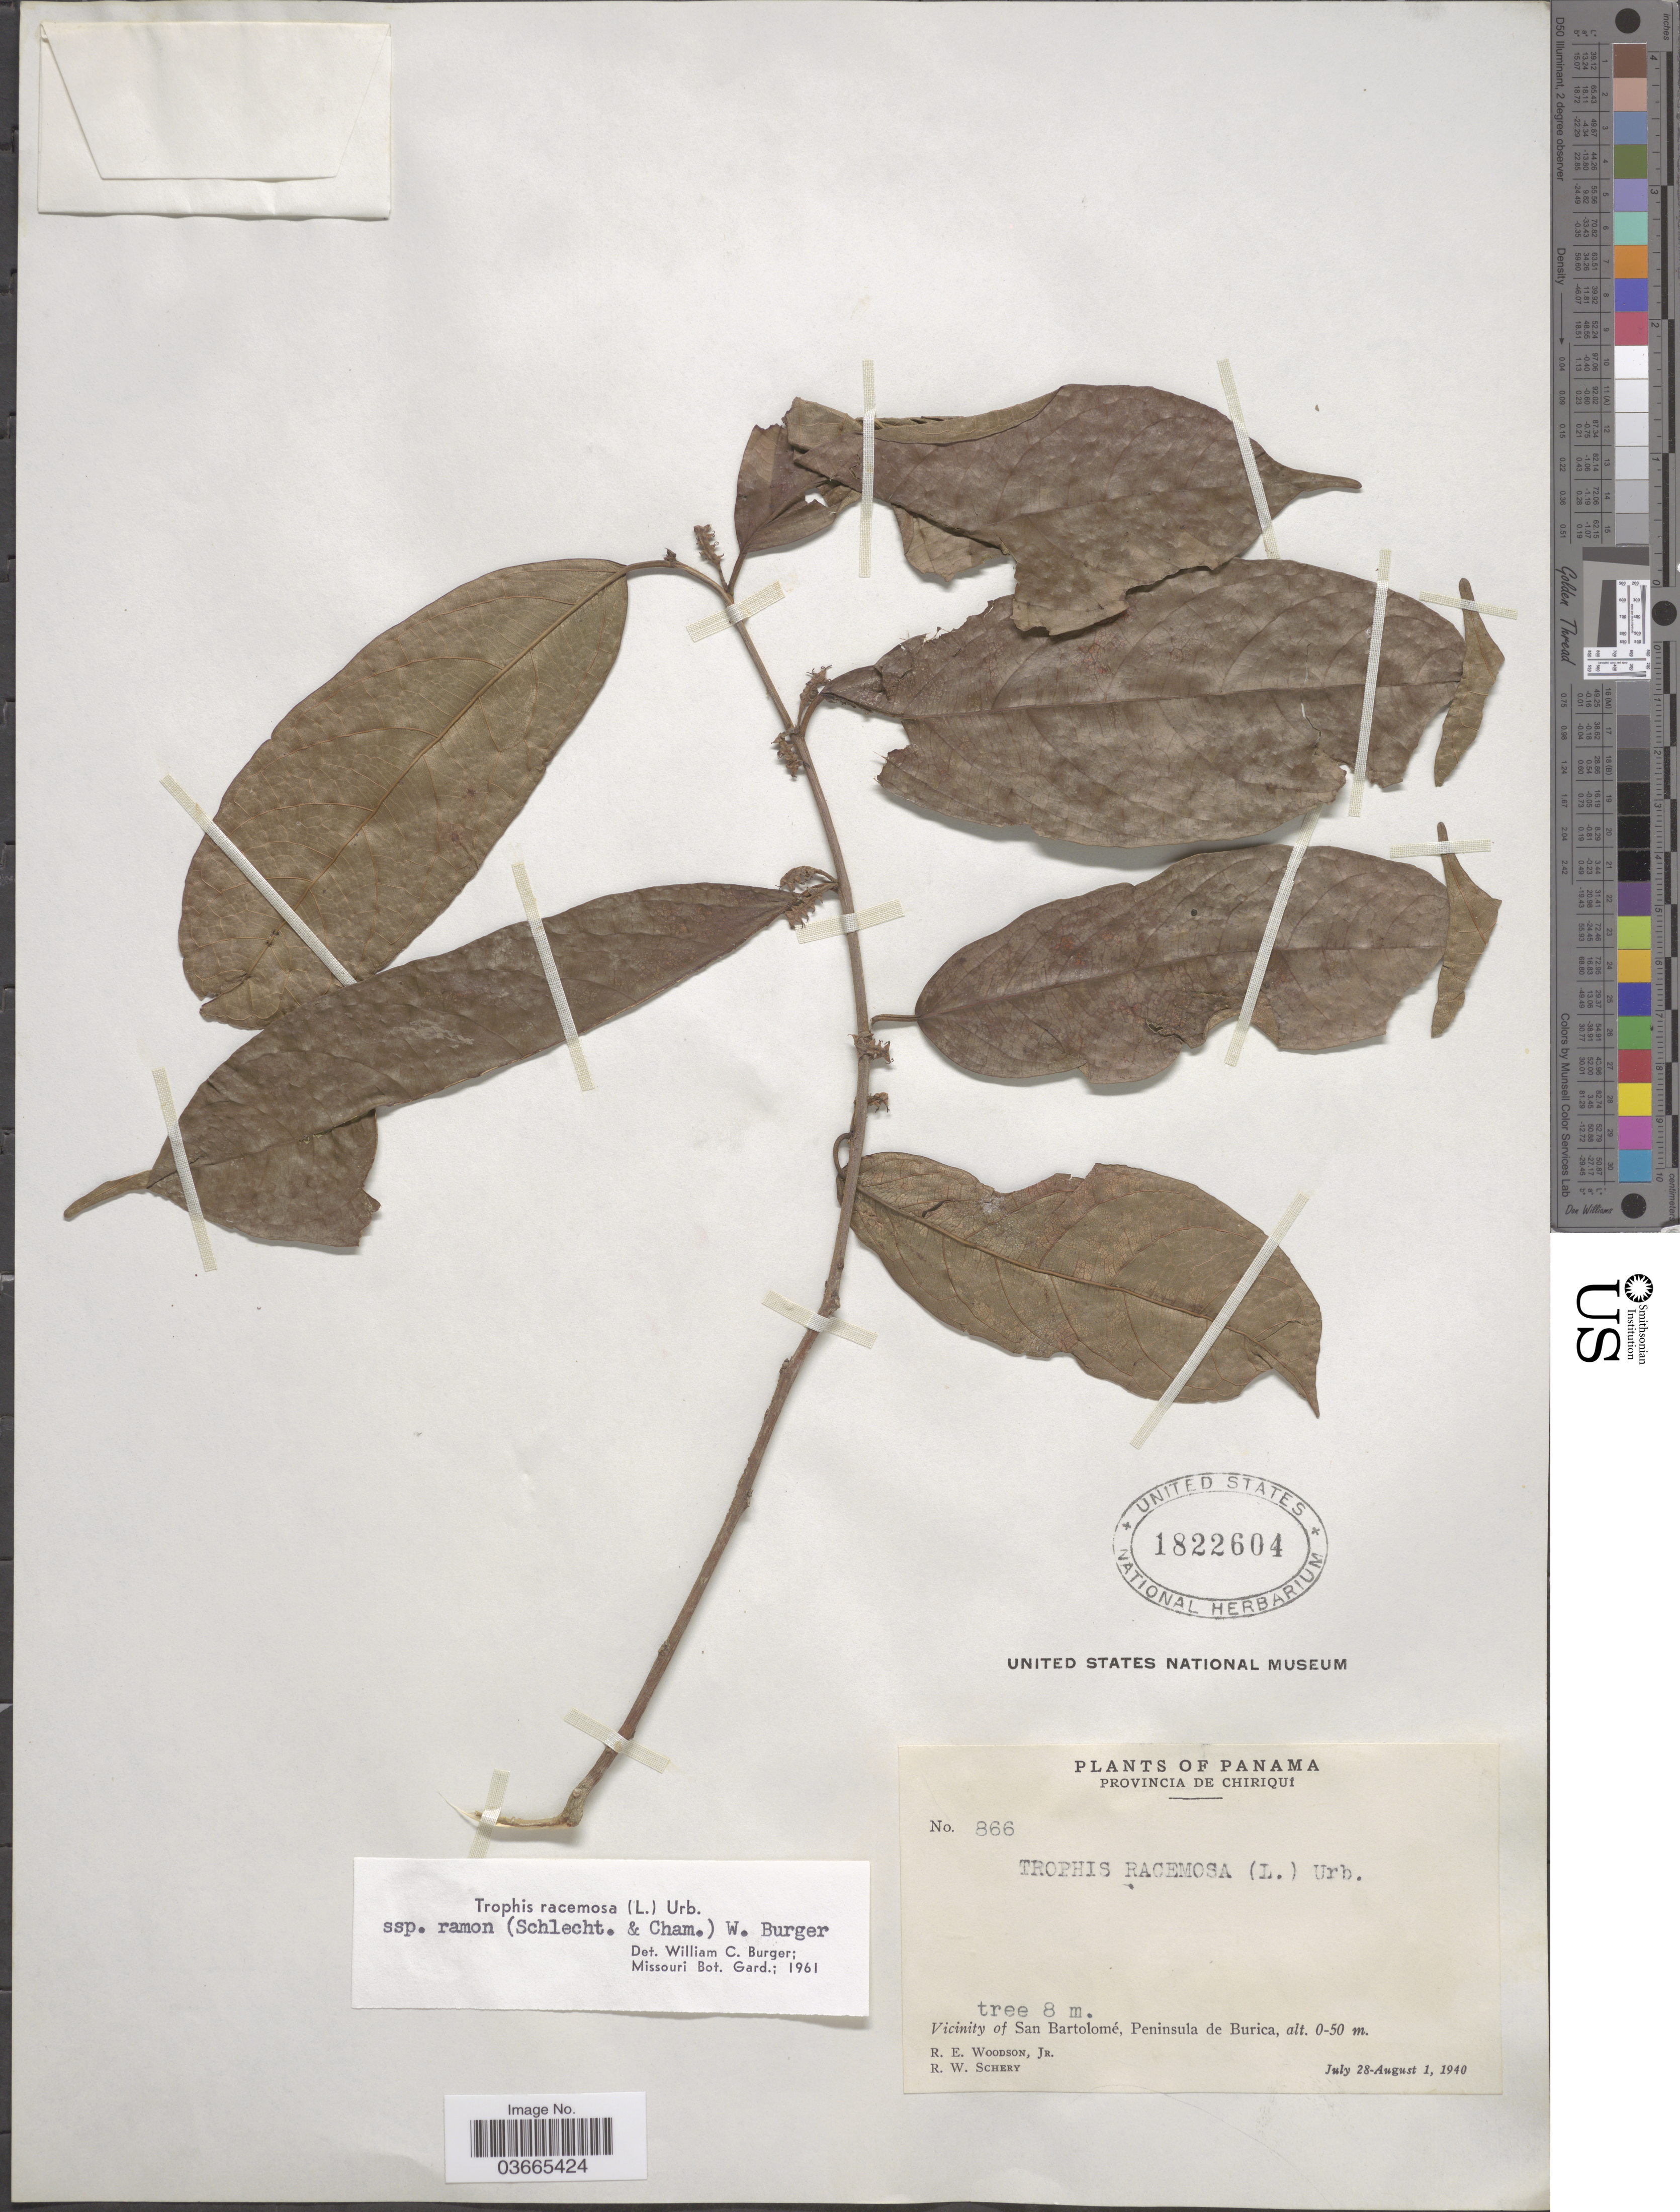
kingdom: Plantae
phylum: Tracheophyta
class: Magnoliopsida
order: Rosales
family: Moraceae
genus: Trophis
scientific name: Trophis racemosa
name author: (L.) Urb.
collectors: R. E. Woodson & R. W. Schery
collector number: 866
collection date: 1940-07-28/1940-08-01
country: Panama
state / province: Chiriqui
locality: Vicinity of San Bartolomé, Peninsula de Burica.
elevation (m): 0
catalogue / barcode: US 1822604